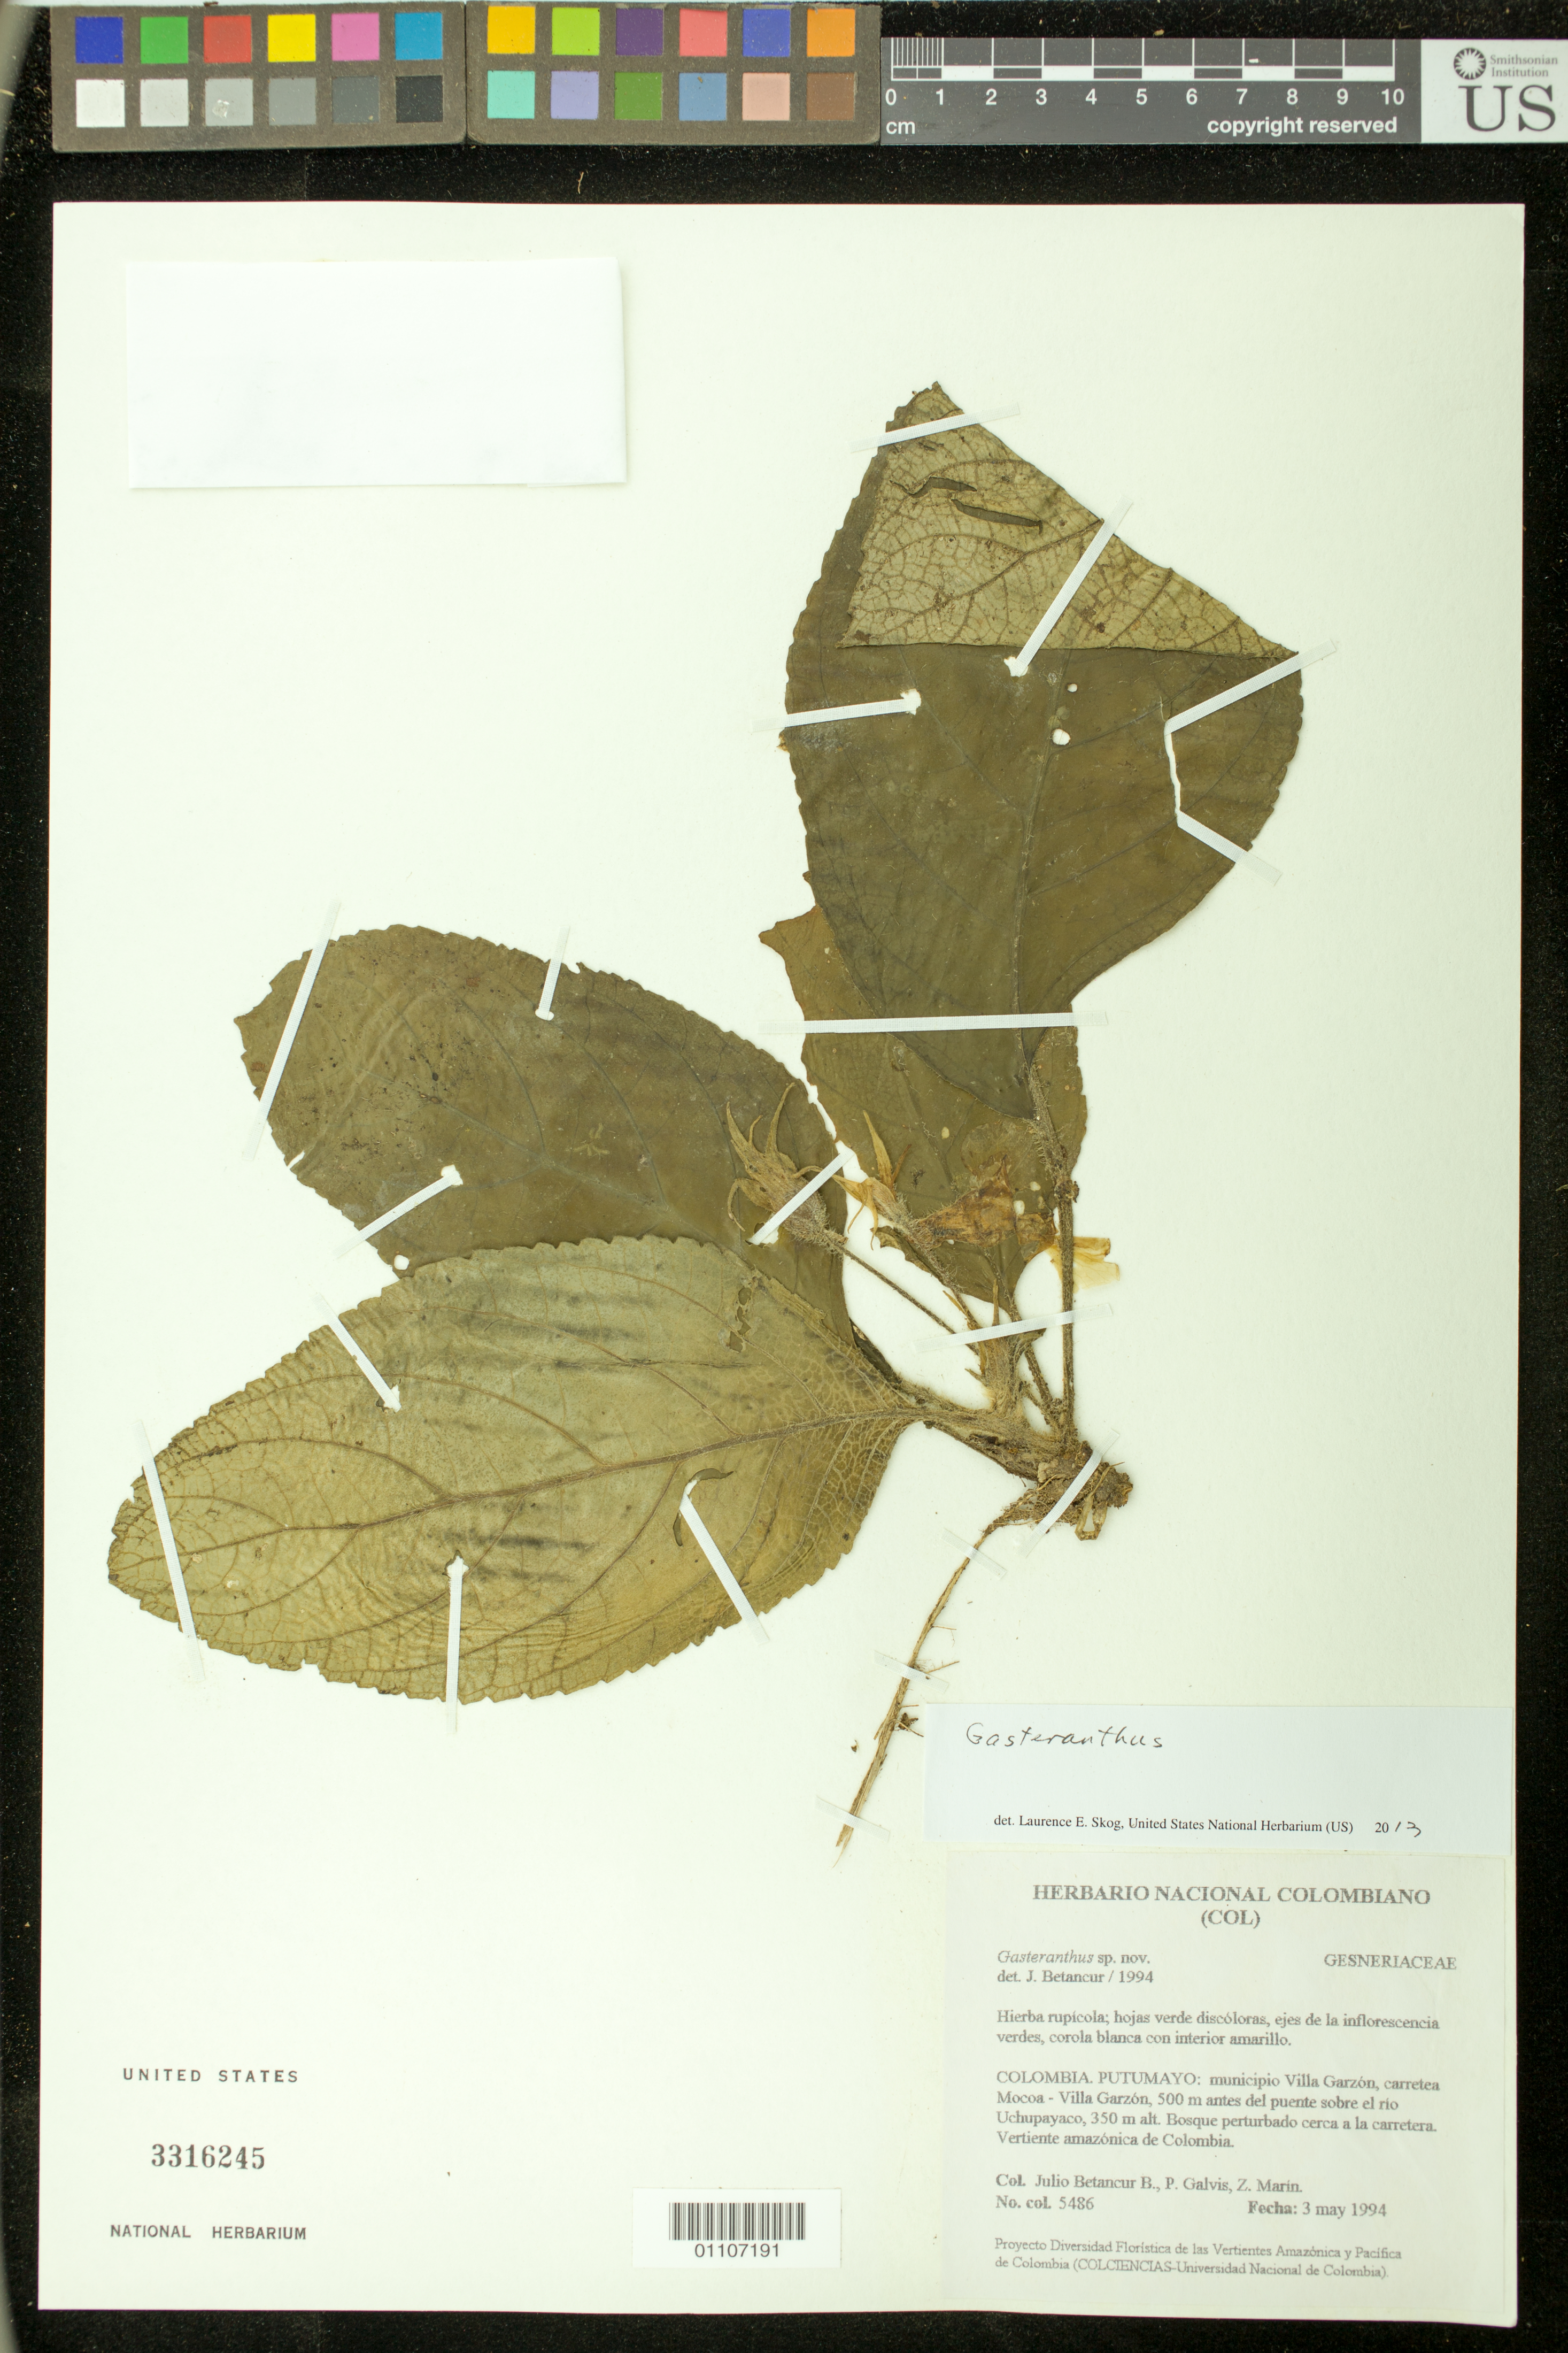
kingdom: Plantae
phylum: Tracheophyta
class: Magnoliopsida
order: Lamiales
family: Gesneriaceae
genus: Gasteranthus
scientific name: Gasteranthus sp.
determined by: Skog, Laurence E.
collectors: J. Betancur-B., P. Galvis & Z. Marin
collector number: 5486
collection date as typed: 03 May 1994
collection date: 1994-05-03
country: Colombia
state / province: Putumayo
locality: Mpio. Villa Garzón, carretera Mocoa - Villa Garzón, 500 m antes del puente sobre el rio Uchupayaco, vertiente amazónica de Colombia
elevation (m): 350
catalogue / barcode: US 3316245